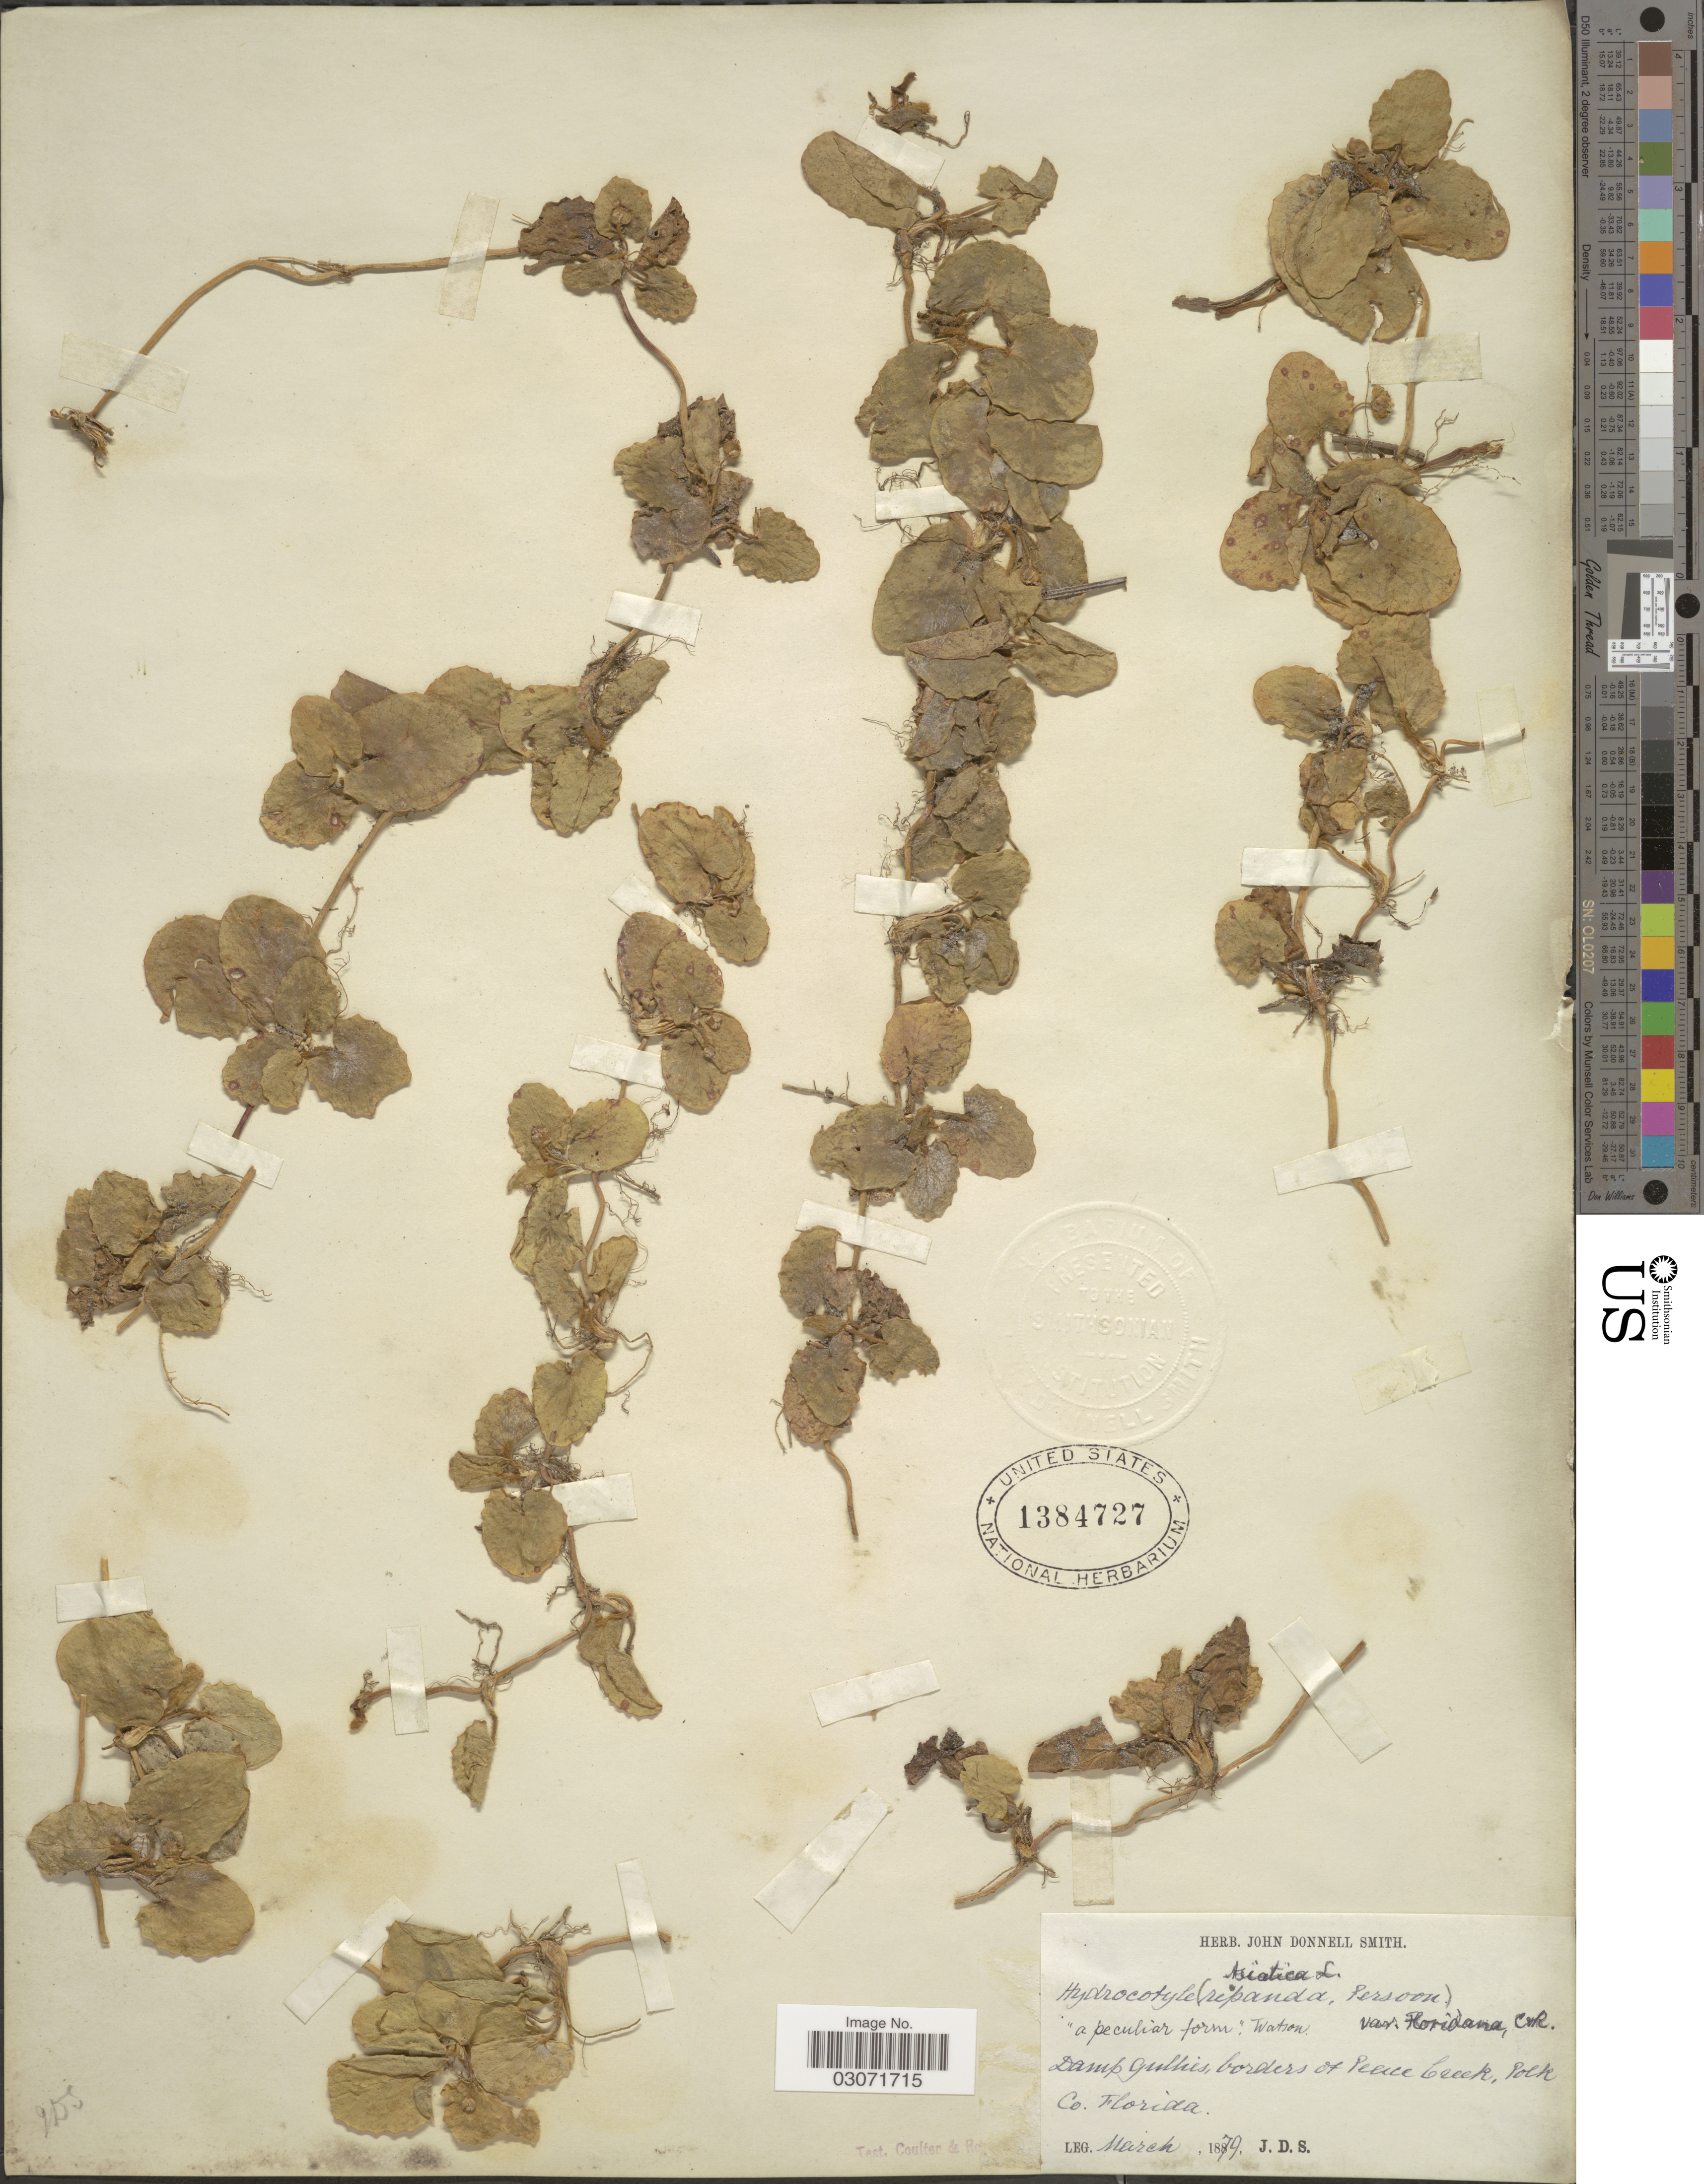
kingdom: Plantae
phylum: Tracheophyta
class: Magnoliopsida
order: Apiales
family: Apiaceae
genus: Centella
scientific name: Centella asiatica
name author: (L.) Urb.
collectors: J. Donnell Smith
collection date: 1879-03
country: United States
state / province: Florida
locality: Borders of Peace Creek, Polk Co.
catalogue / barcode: US 1384727